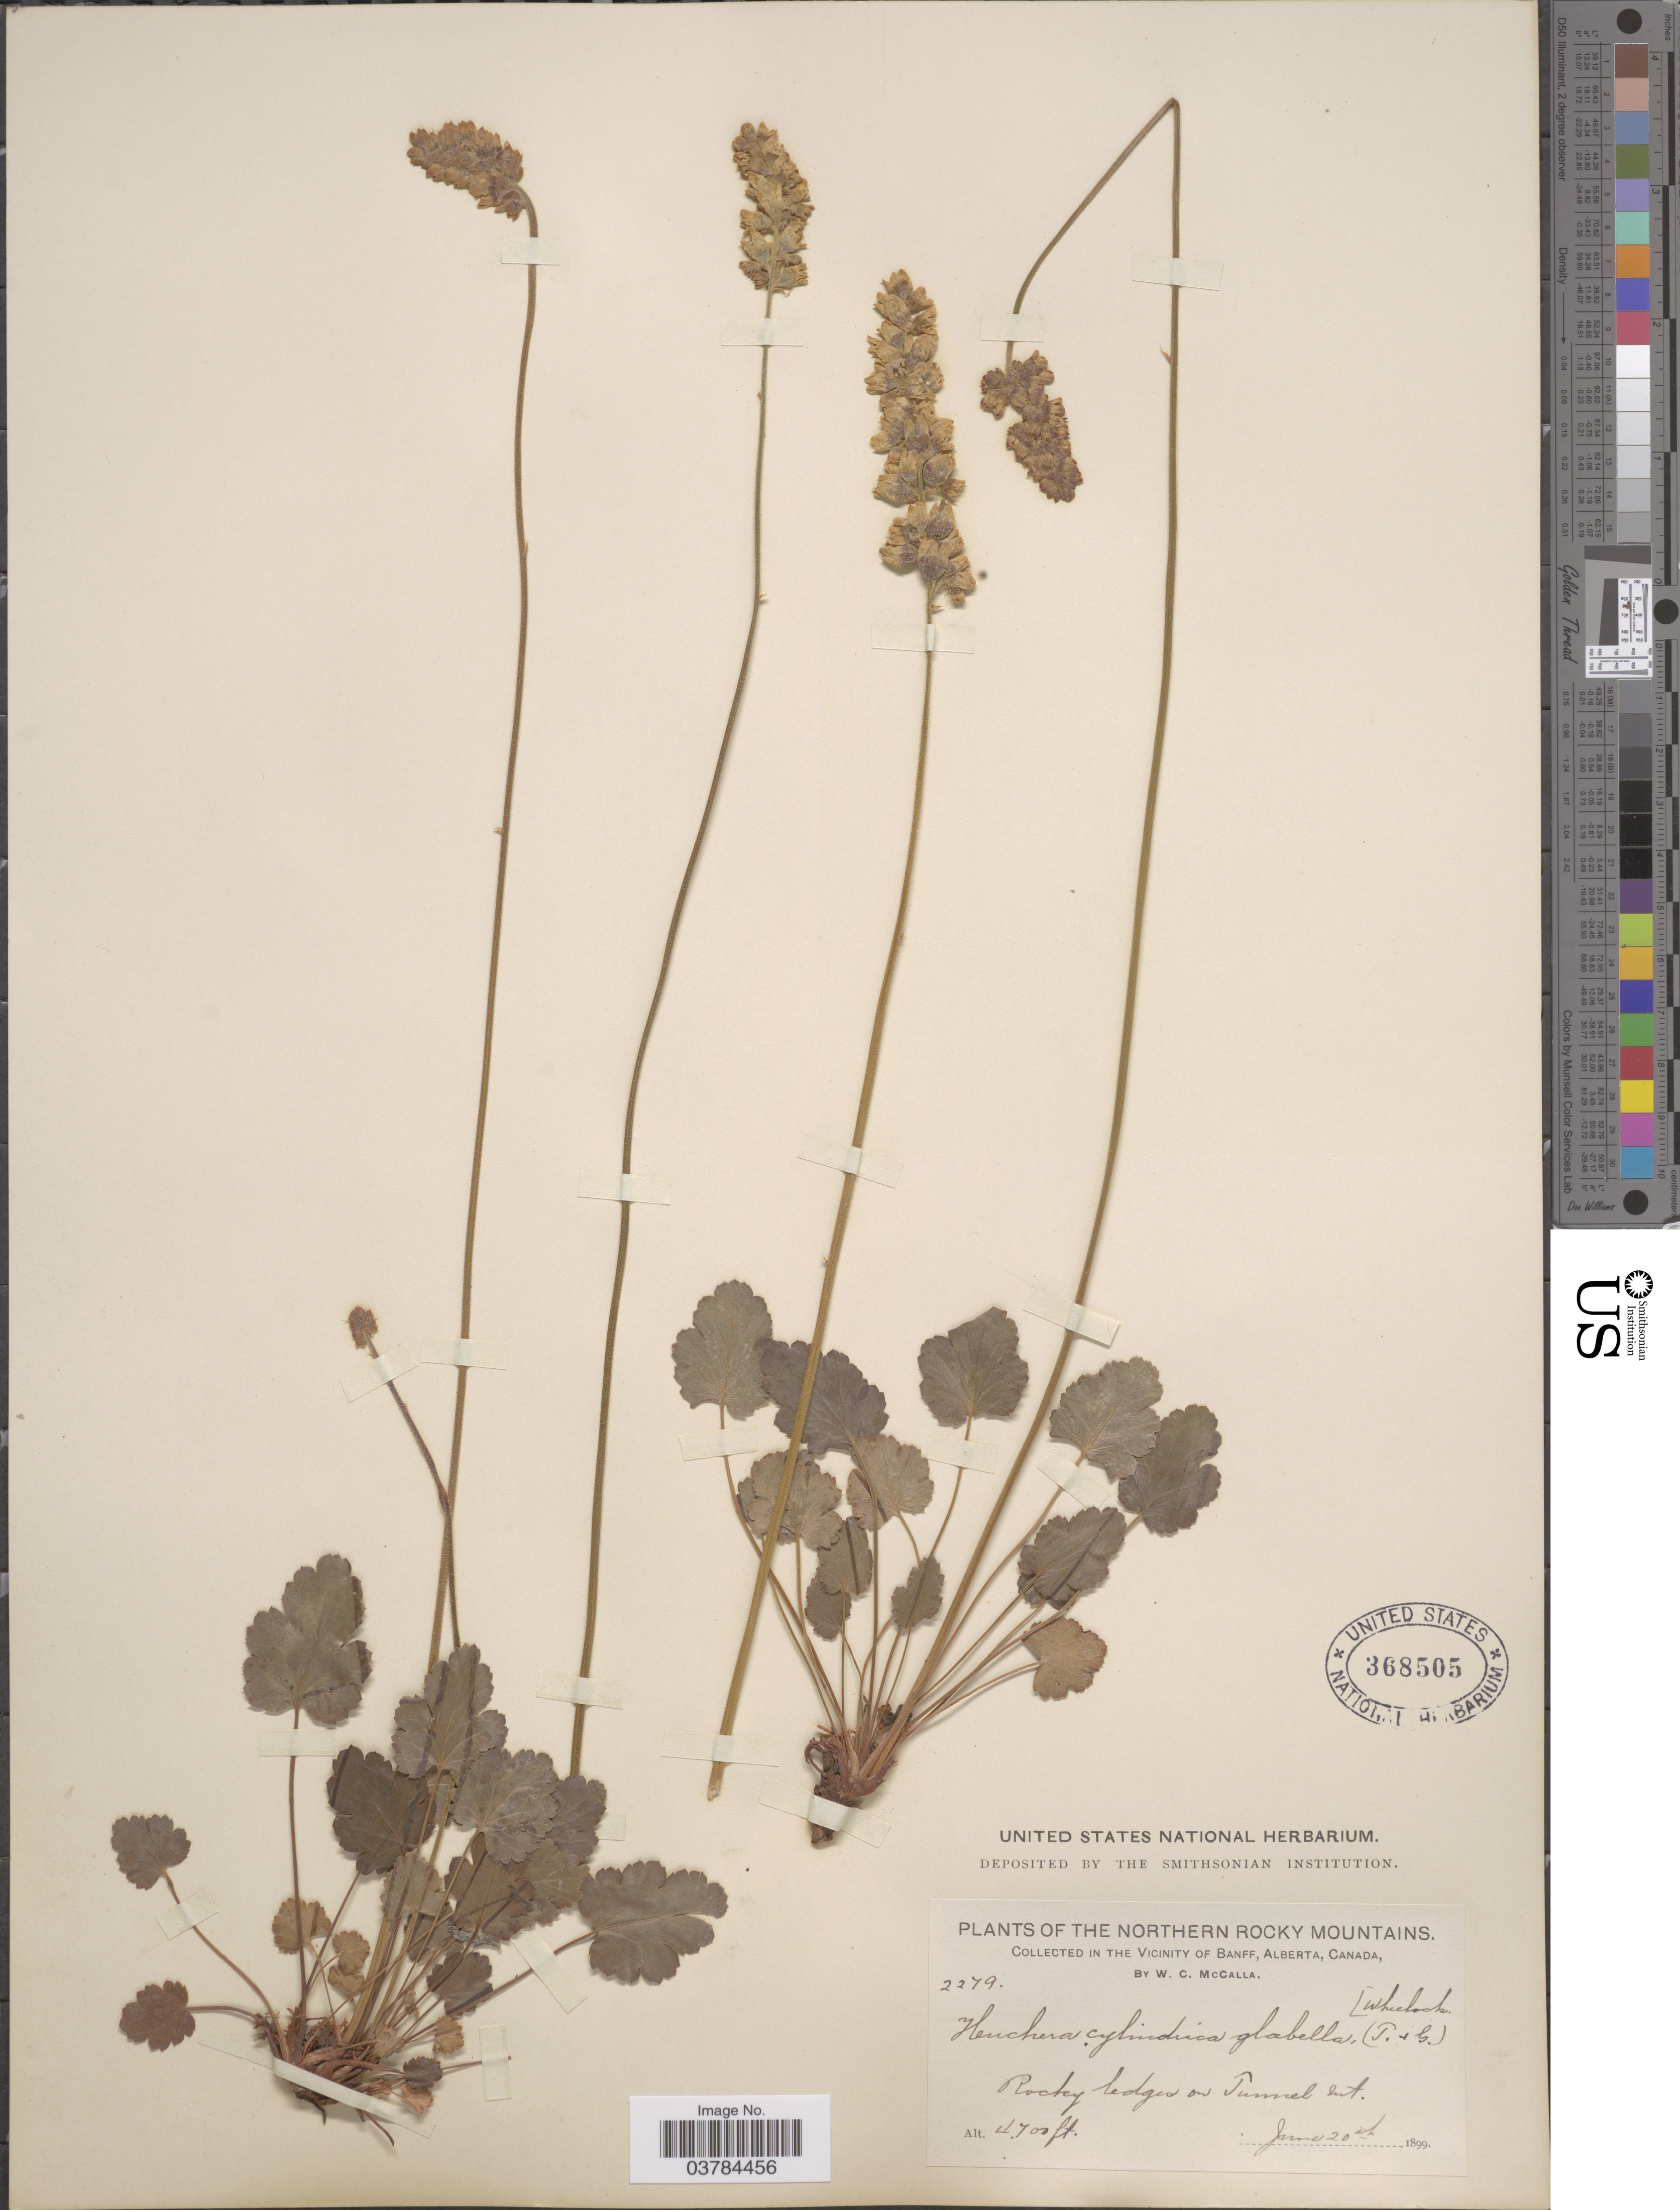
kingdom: Plantae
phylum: Tracheophyta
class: Magnoliopsida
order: Saxifragales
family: Saxifragaceae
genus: Heuchera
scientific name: Heuchera glabella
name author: Torr. & A. Gray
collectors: W. McCalla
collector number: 2279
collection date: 1899-06-20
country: Canada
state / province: Alberta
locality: The Northern Rocky Mountains. In the Vicinity of Banff. On Tunnel Mt.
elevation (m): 1433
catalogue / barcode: US 368505